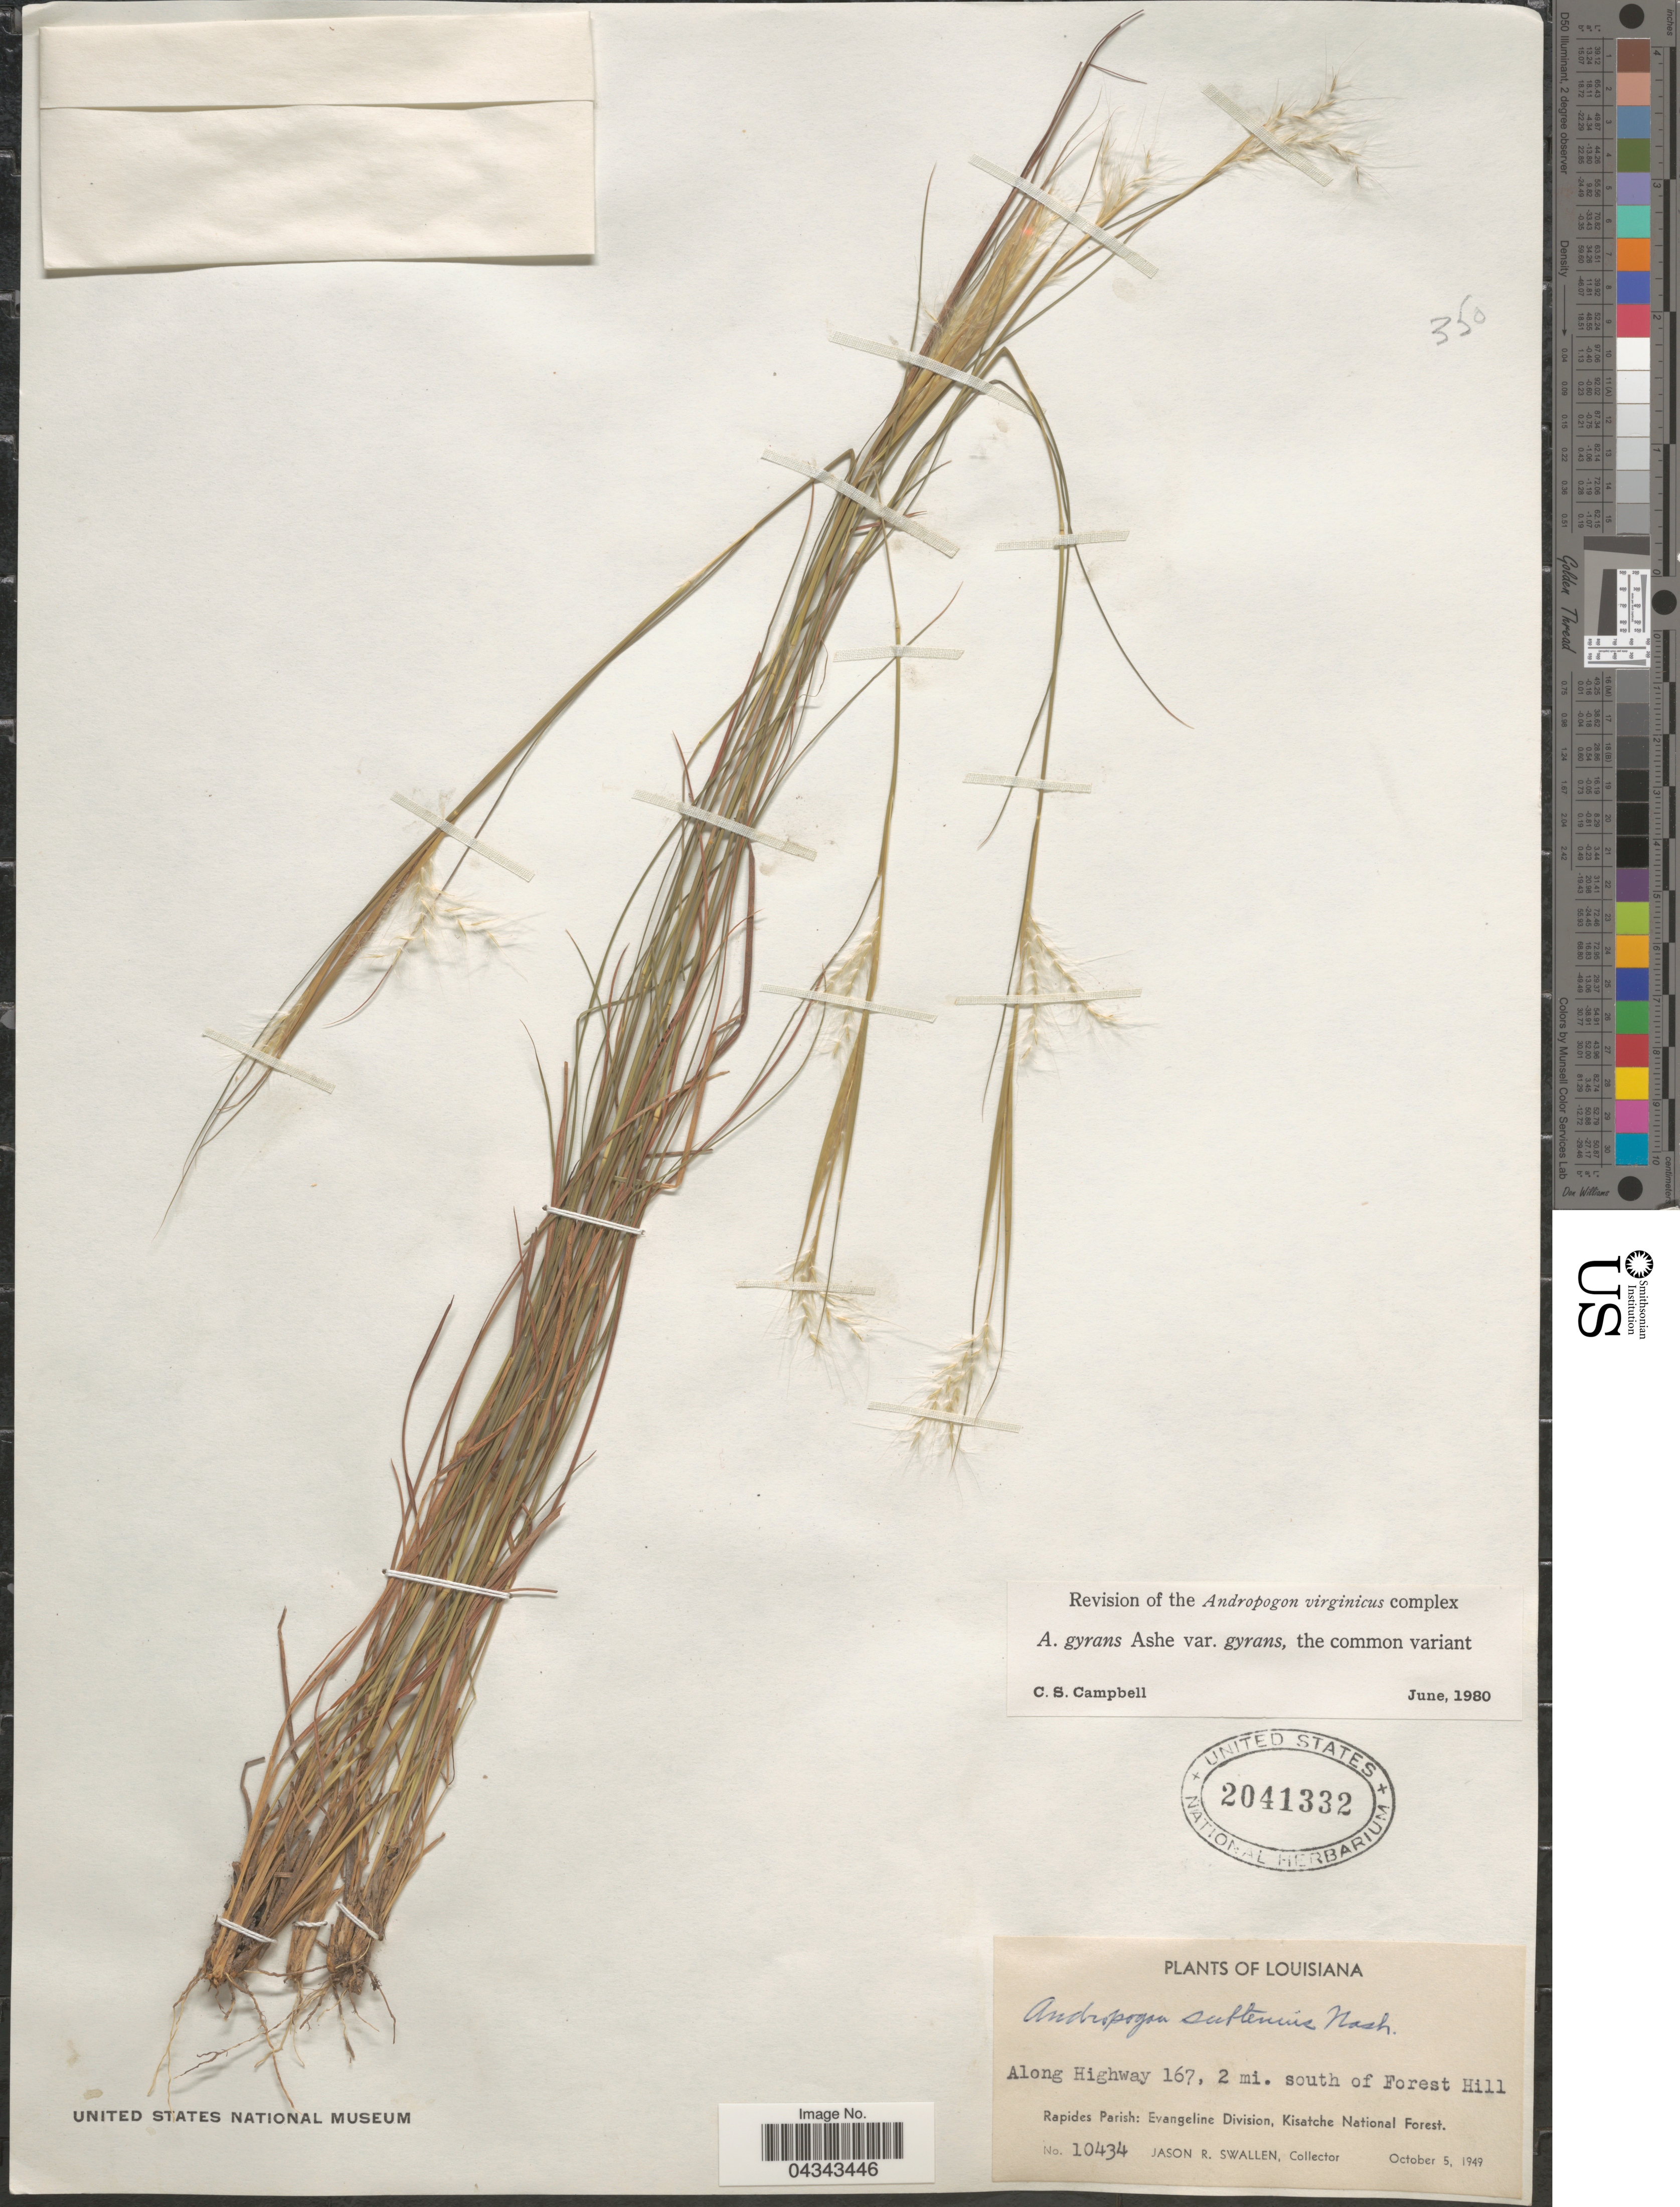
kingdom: Plantae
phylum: Tracheophyta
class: Liliopsida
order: Poales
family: Poaceae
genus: Andropogon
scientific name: Andropogon gyrans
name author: Ashe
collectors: J. R. Swallen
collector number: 10434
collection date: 1949-10-05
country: United States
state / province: Louisiana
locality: Along Highway 167, 2 mi. south of Forest Hill. Rapides Parish: Evangeline Division, Kisatche National Forest.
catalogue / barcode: US 2041332